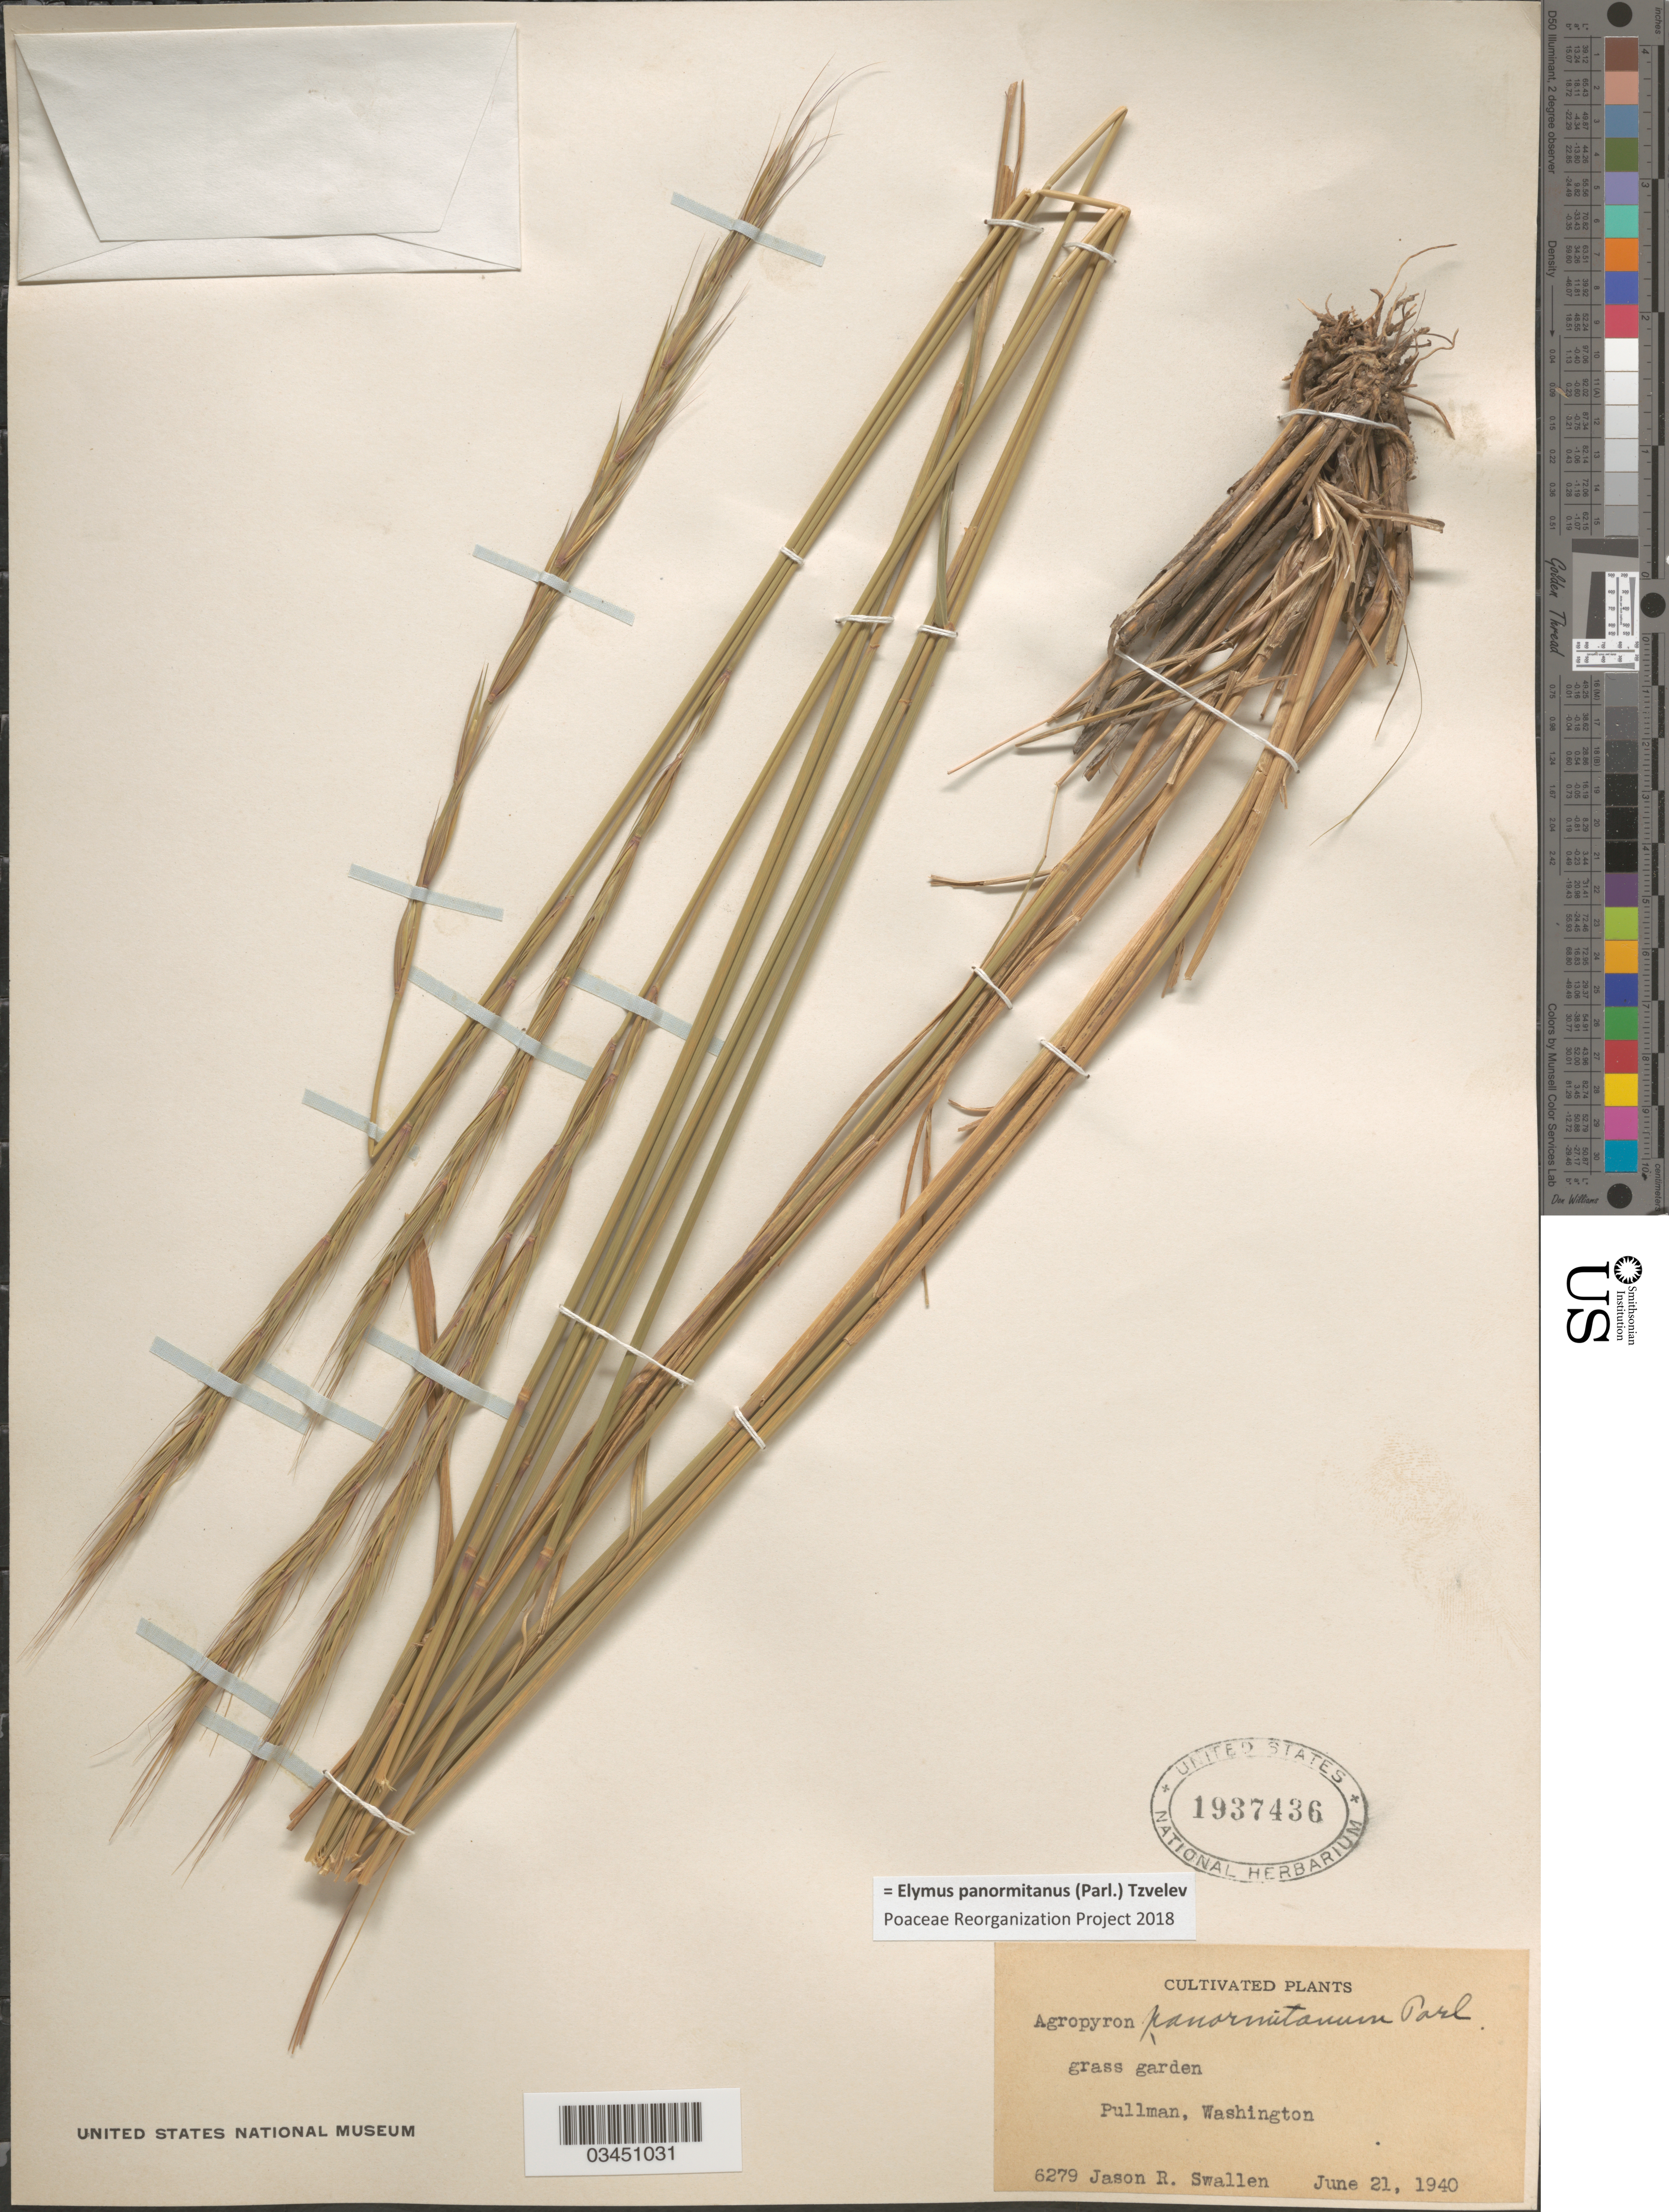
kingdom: Plantae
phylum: Tracheophyta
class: Liliopsida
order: Poales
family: Poaceae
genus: Elymus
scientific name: Elymus panormitanus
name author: (Parl.) Tzvelev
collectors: J. R. Swallen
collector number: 6279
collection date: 1940-06-21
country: United States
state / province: Washington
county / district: Whitman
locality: Grass garden Pullman.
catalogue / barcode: US 1937436